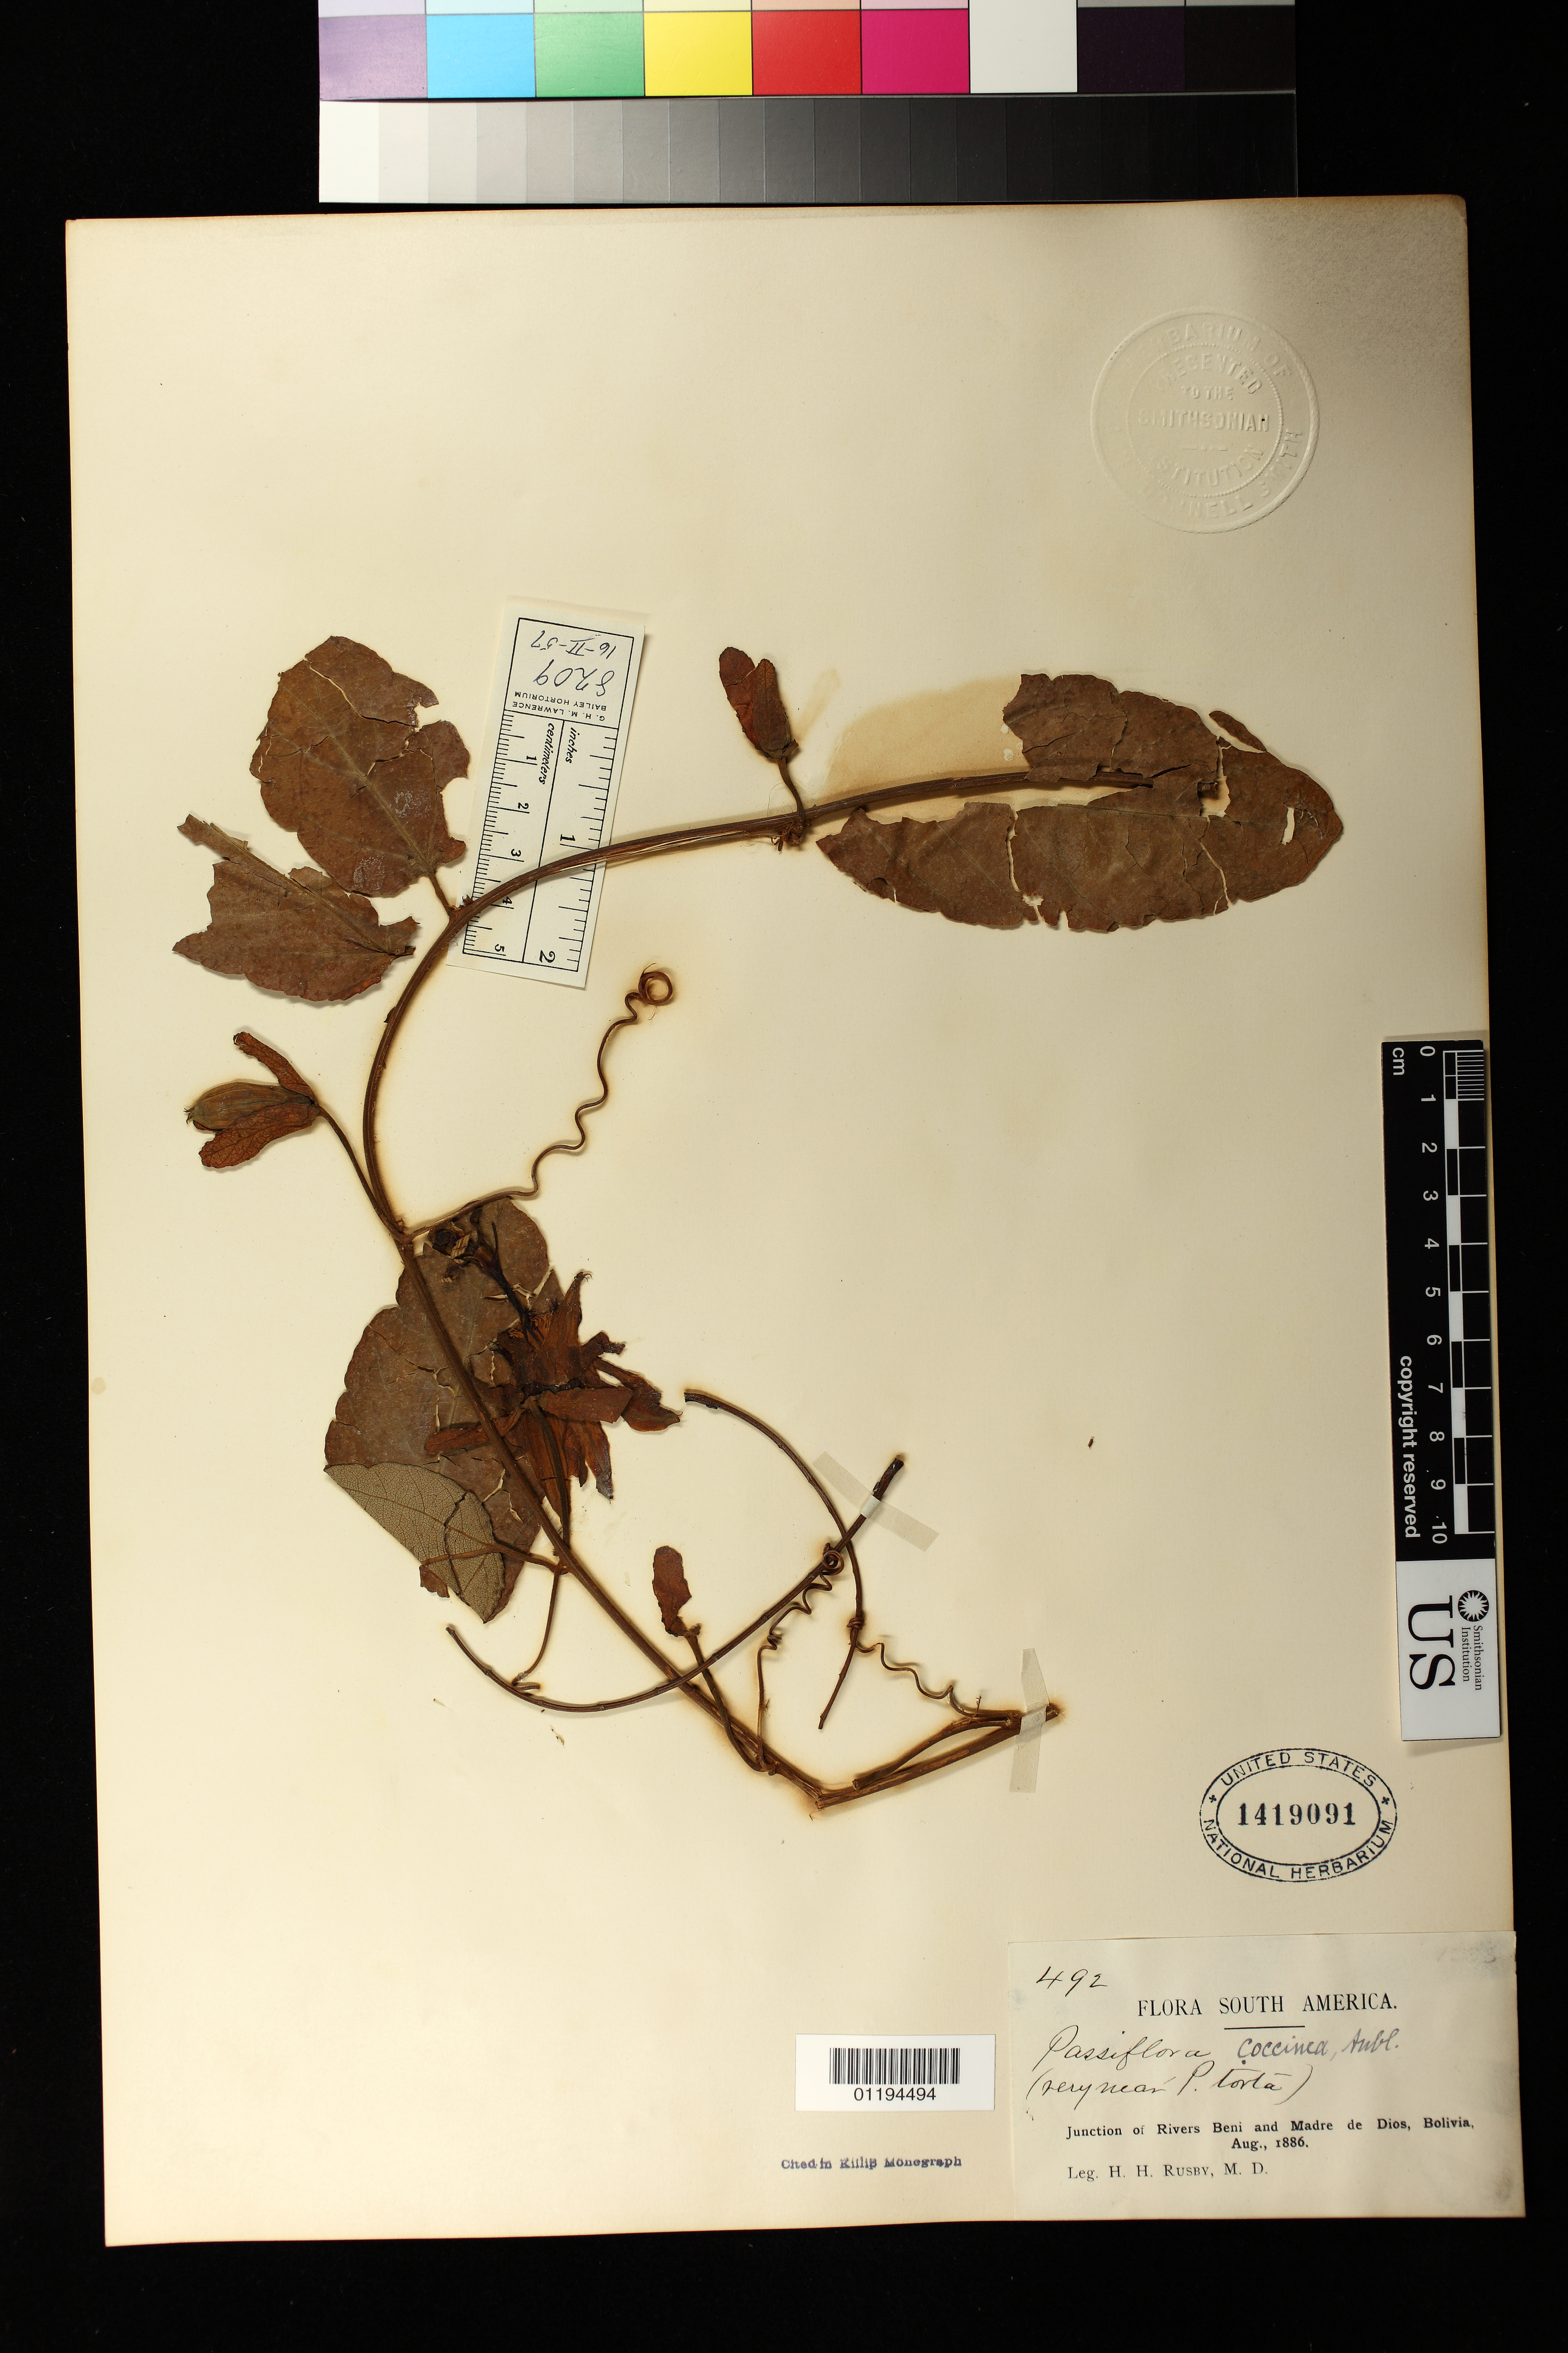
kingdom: Plantae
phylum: Tracheophyta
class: Magnoliopsida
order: Malpighiales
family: Passifloraceae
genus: Passiflora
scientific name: Passiflora coccinea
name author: Aubl.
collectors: H. H. Rusby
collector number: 492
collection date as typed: Aug 1886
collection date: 1886-08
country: Bolivia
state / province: Beni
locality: Junction of Rivers Beni and Madre de Dios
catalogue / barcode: US 1419091